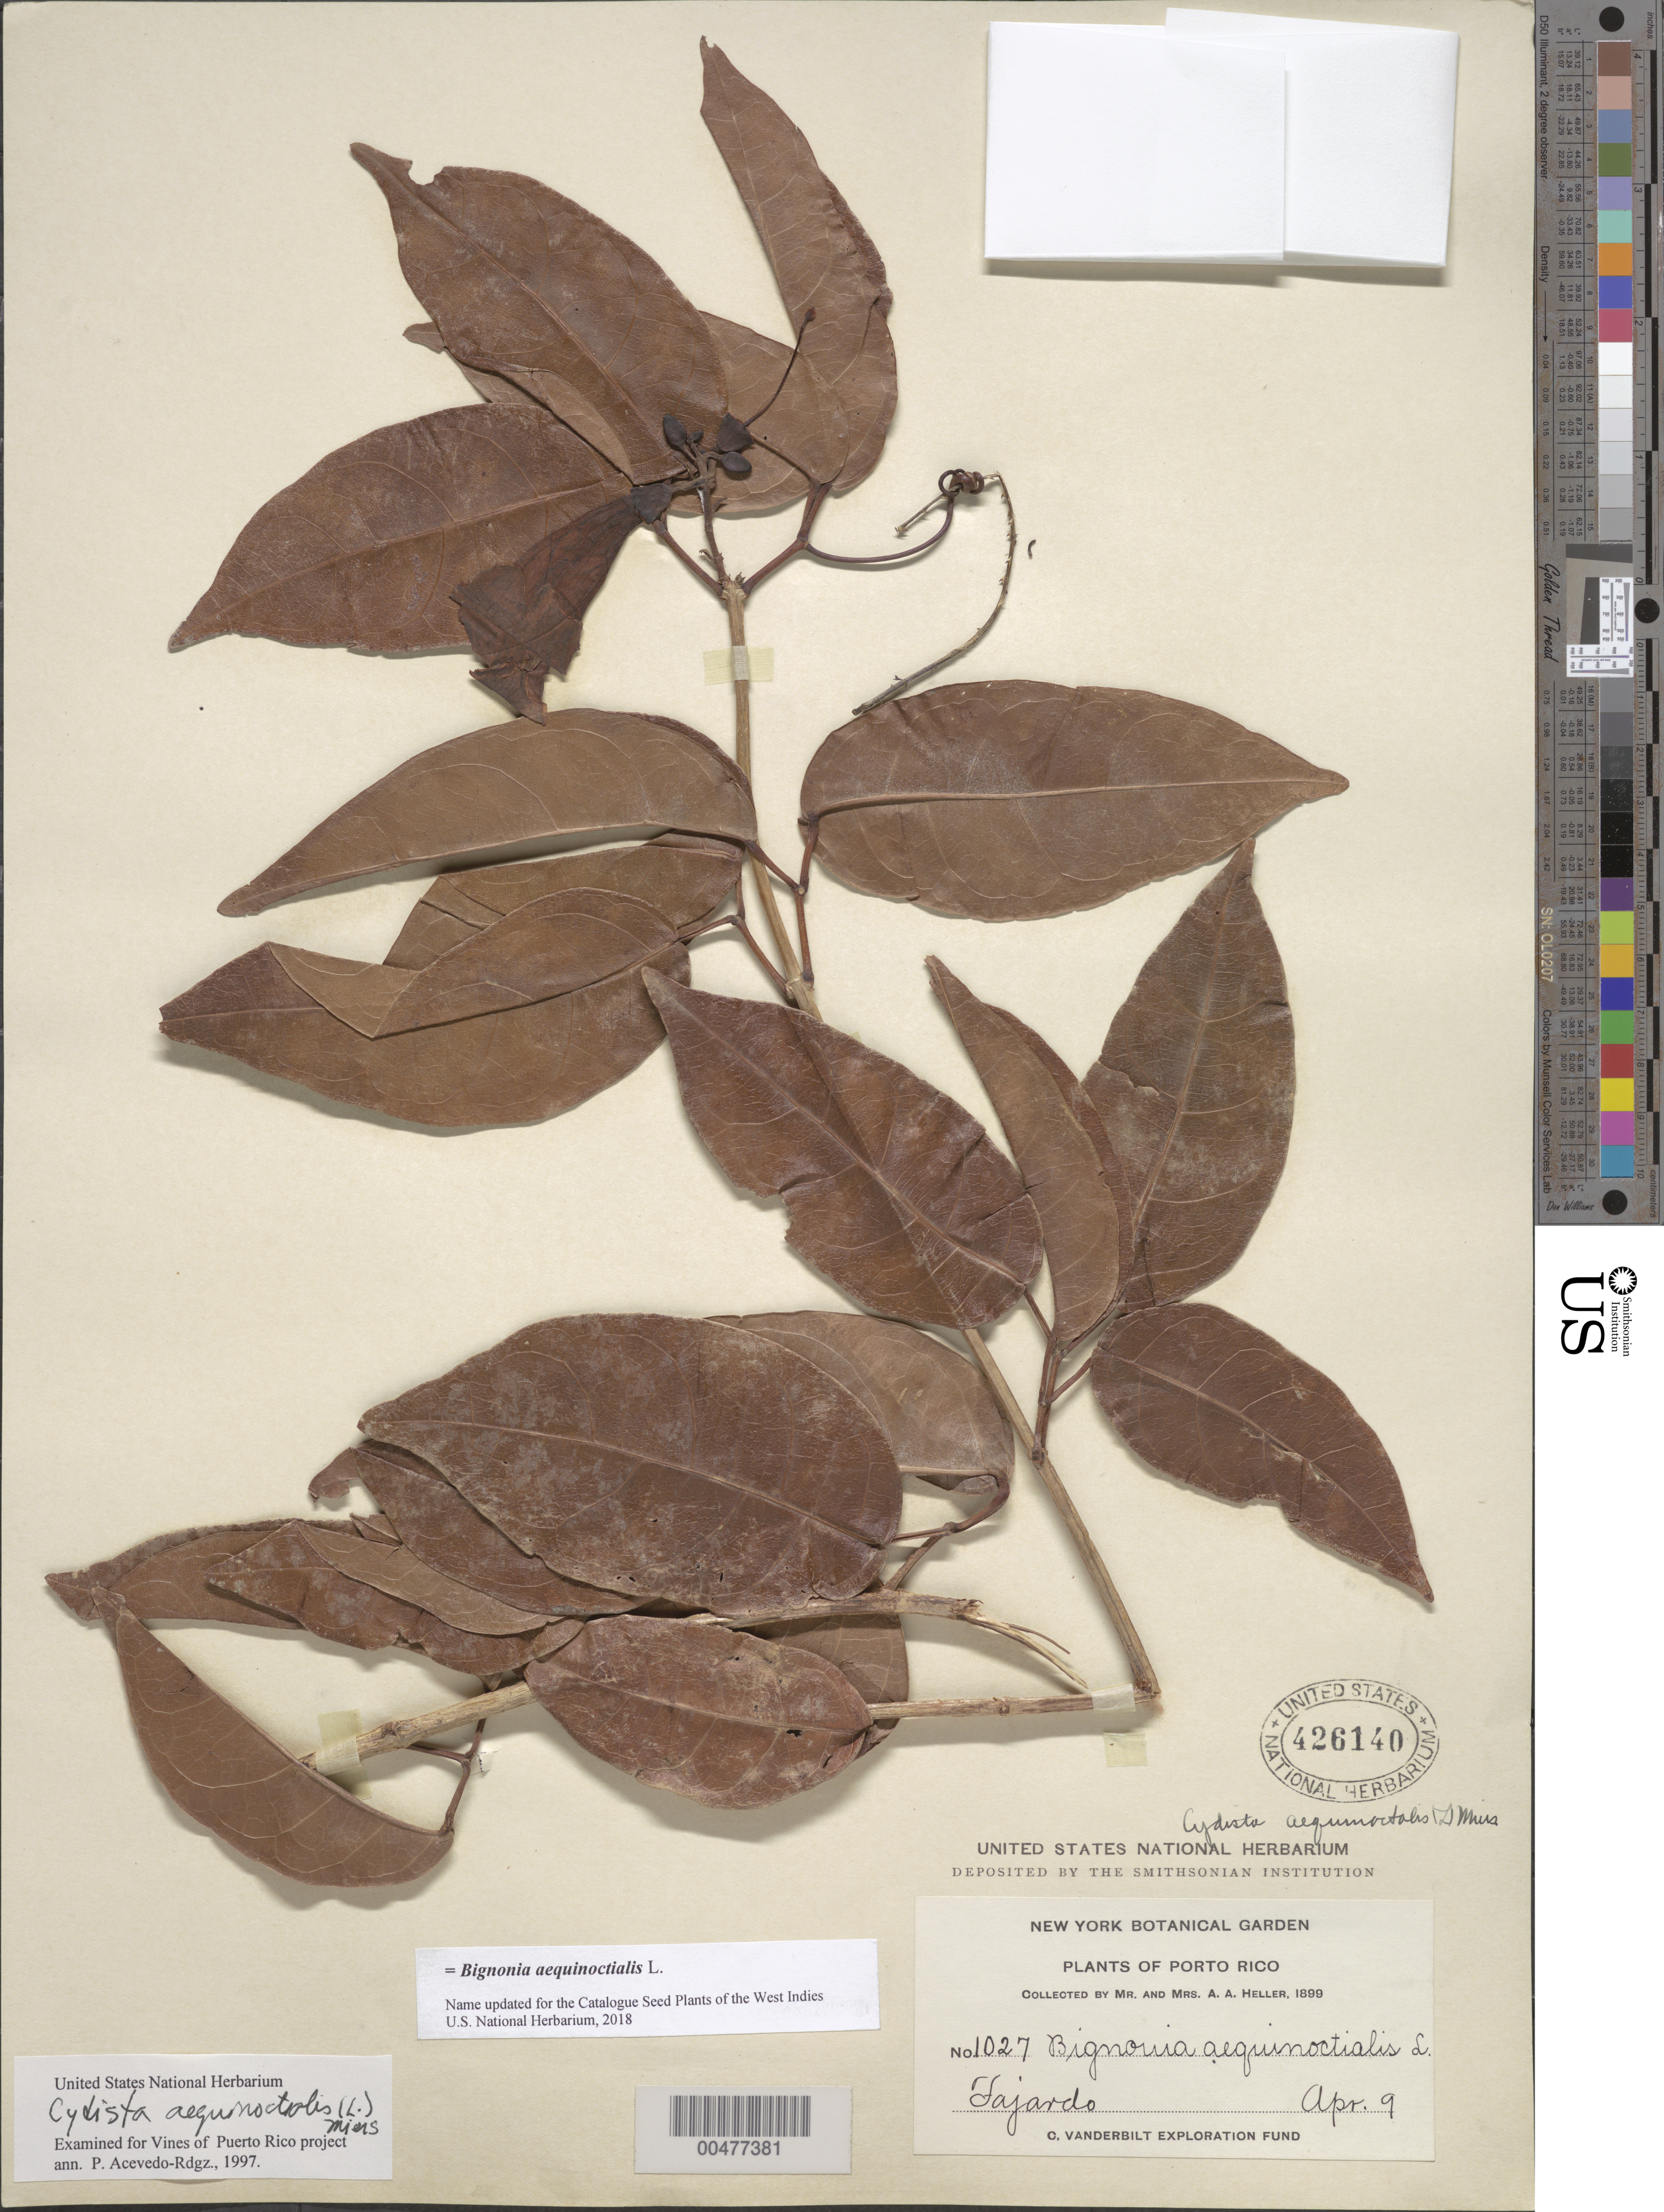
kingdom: Plantae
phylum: Tracheophyta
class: Magnoliopsida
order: Lamiales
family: Bignoniaceae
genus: Bignonia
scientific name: Bignonia aequinoctialis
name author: L.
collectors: A. A. Heller & E. G. Heller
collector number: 1027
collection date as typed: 09 Apr 1899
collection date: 1899-04-09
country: Puerto Rico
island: Greater Antilles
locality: Fajardo.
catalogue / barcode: US 426140